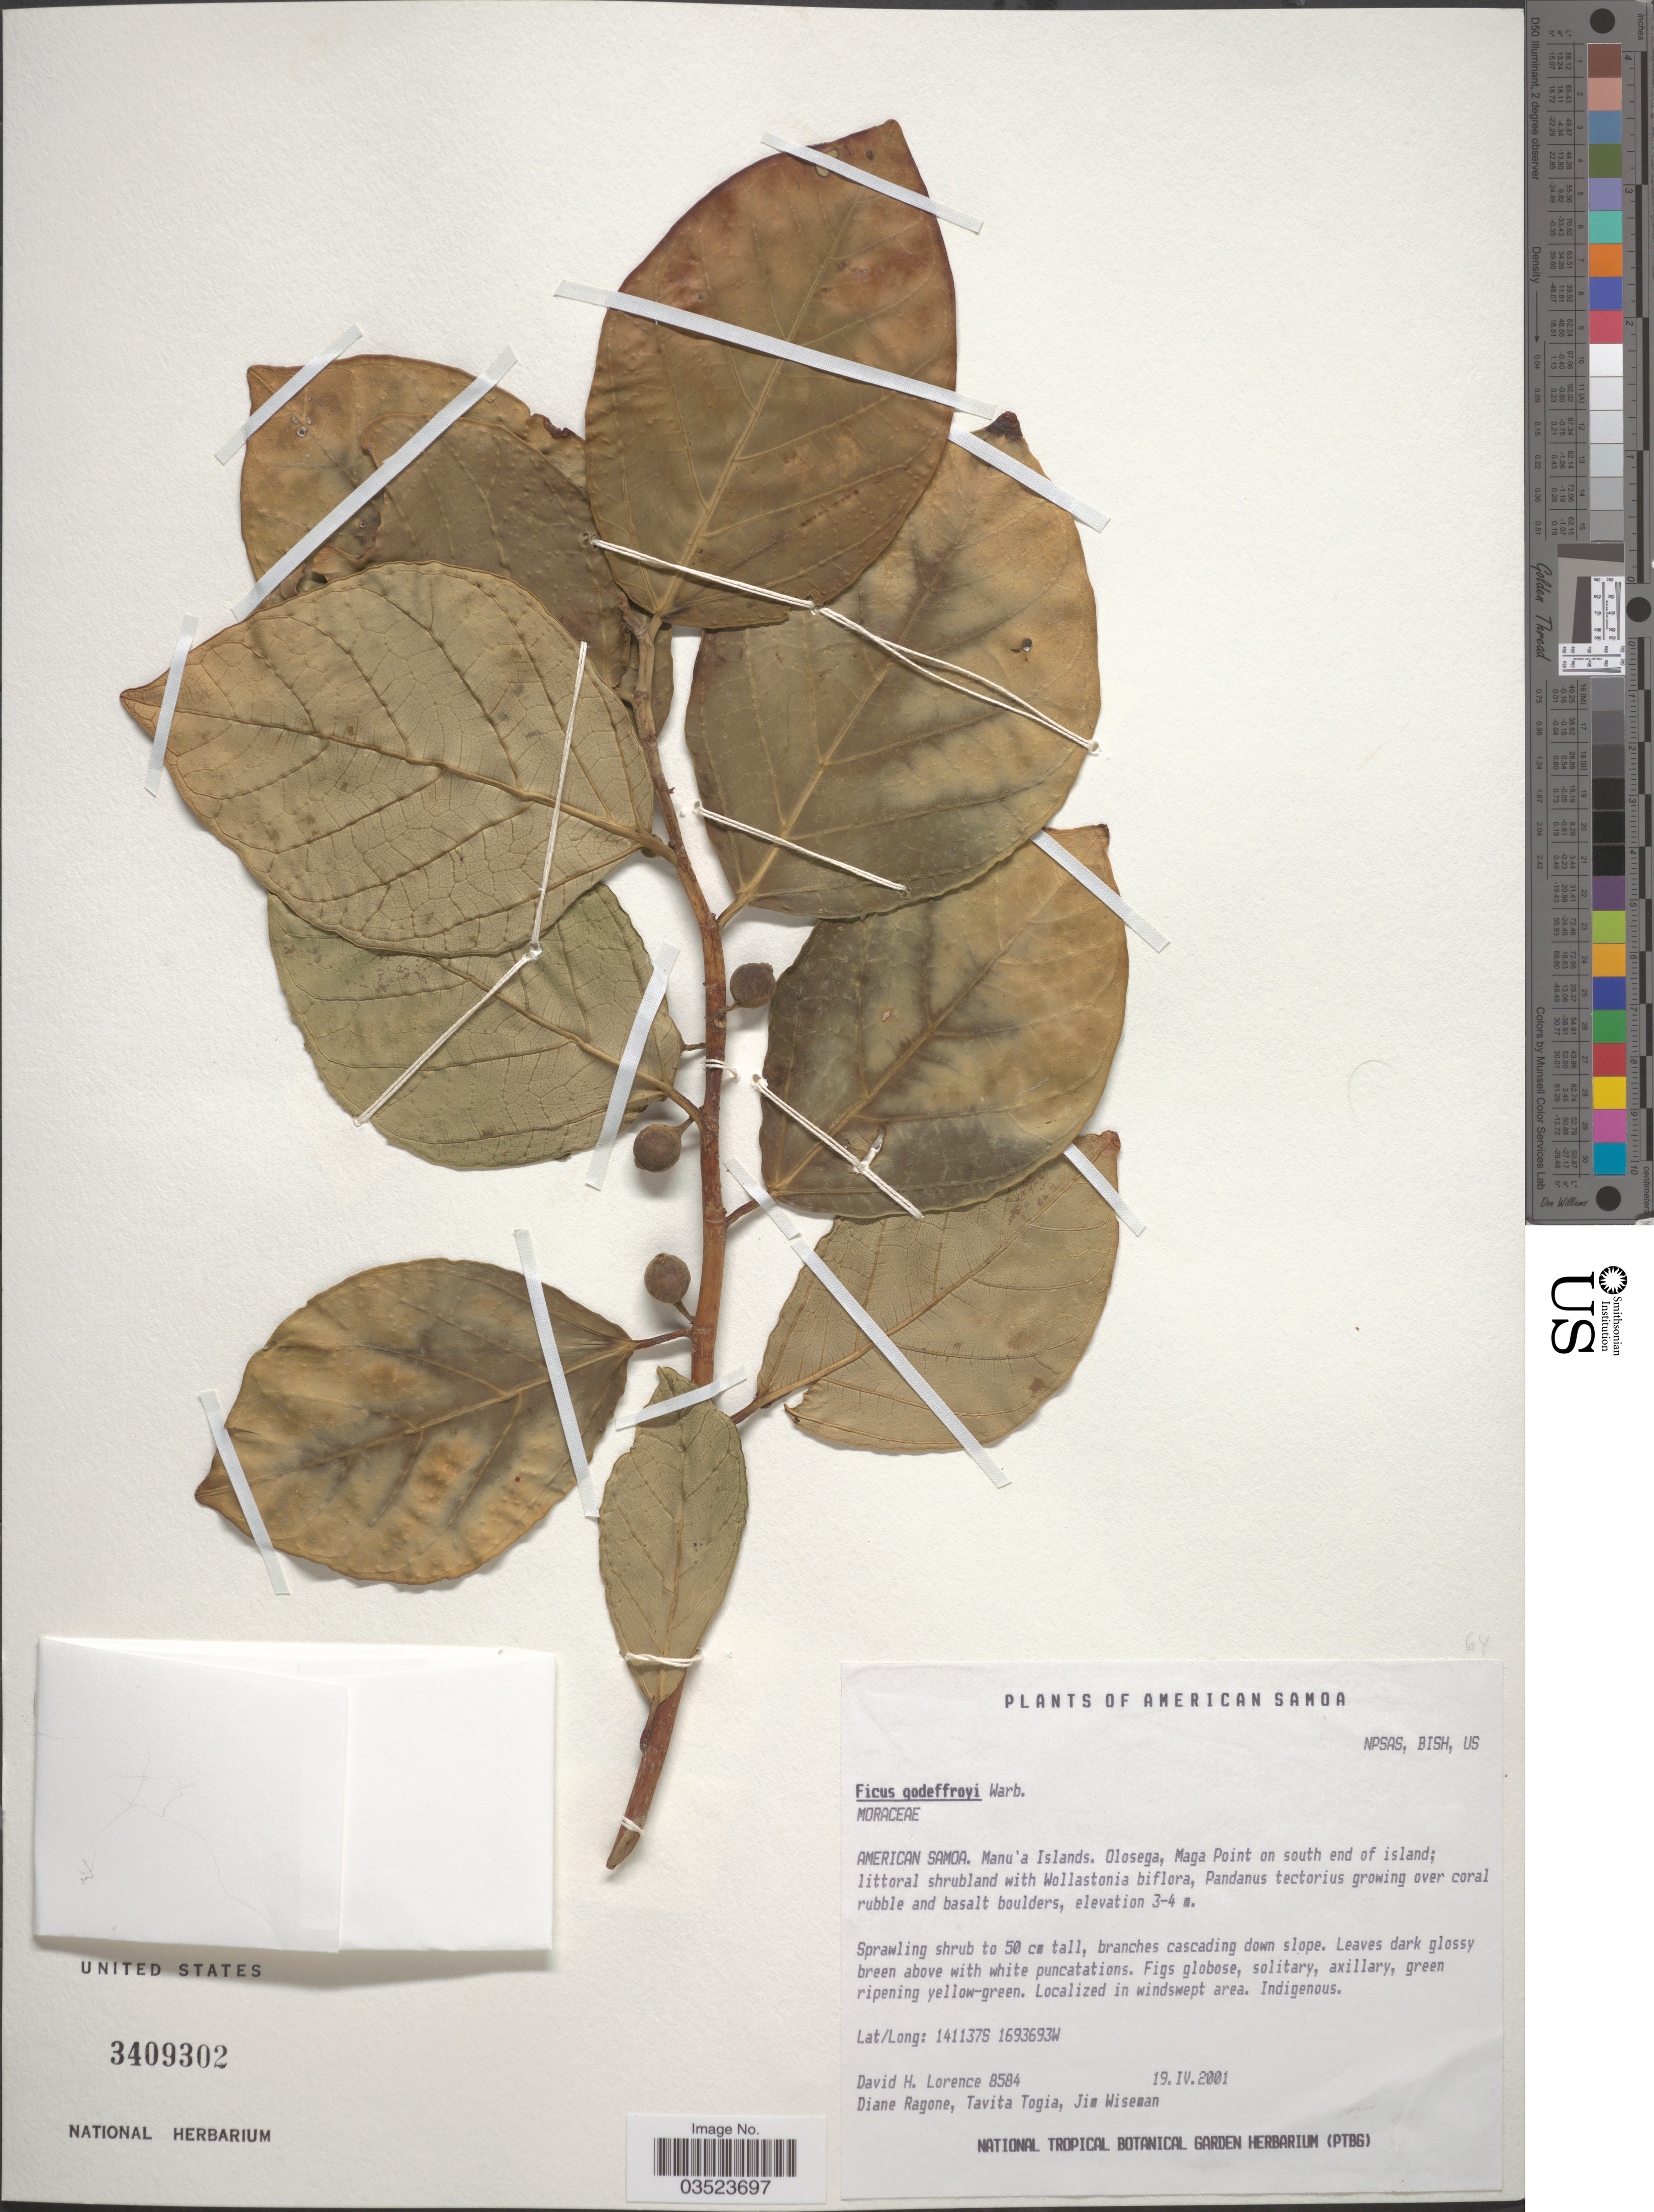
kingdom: Plantae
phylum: Tracheophyta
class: Magnoliopsida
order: Rosales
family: Moraceae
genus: Ficus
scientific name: Ficus godeffroyi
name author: Warb.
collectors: D. Lorence, D. Ragone, T. Togia & J. Wiseman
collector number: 8584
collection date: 2001-04-19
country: American Samoa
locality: Manu'a Islands. Olosega, Maga Point on south end of island.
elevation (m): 3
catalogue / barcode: US 3409302